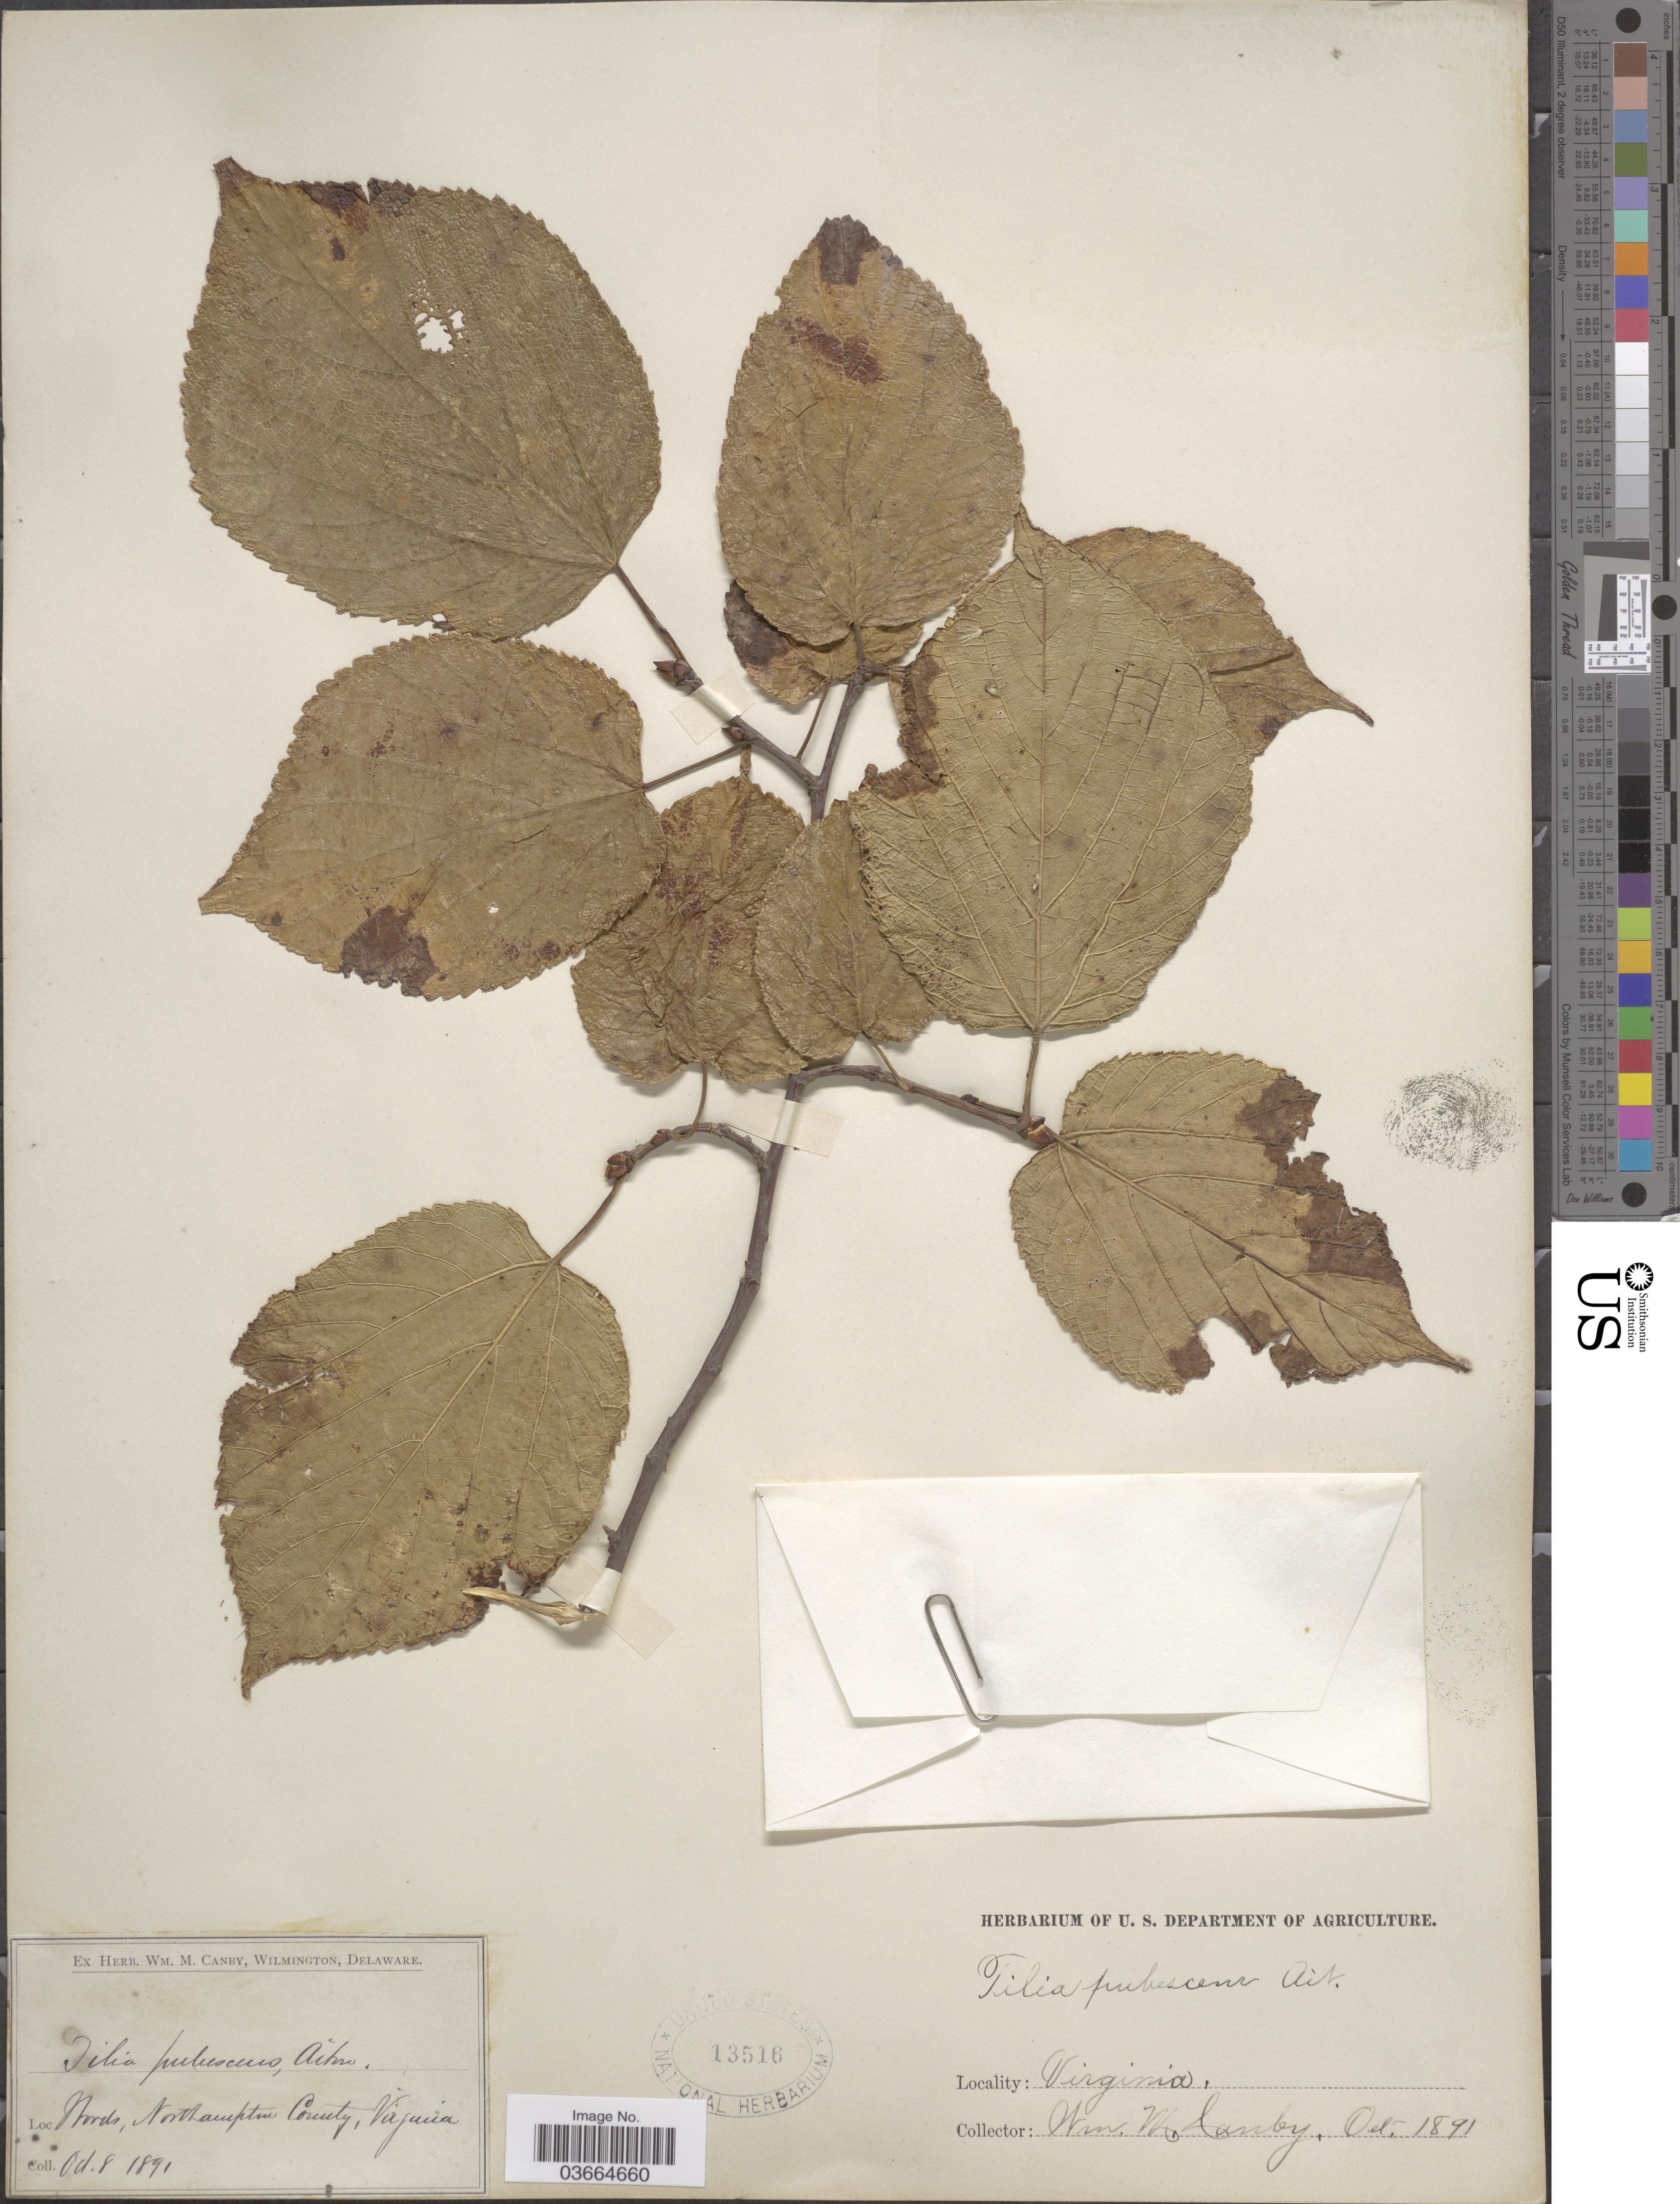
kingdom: Plantae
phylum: Tracheophyta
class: Magnoliopsida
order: Rosales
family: Moraceae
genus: Morus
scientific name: Morus rubra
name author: L.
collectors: W. M. Canby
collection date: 1891-10-08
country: United States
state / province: Virginia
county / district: Northampton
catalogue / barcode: US 13516